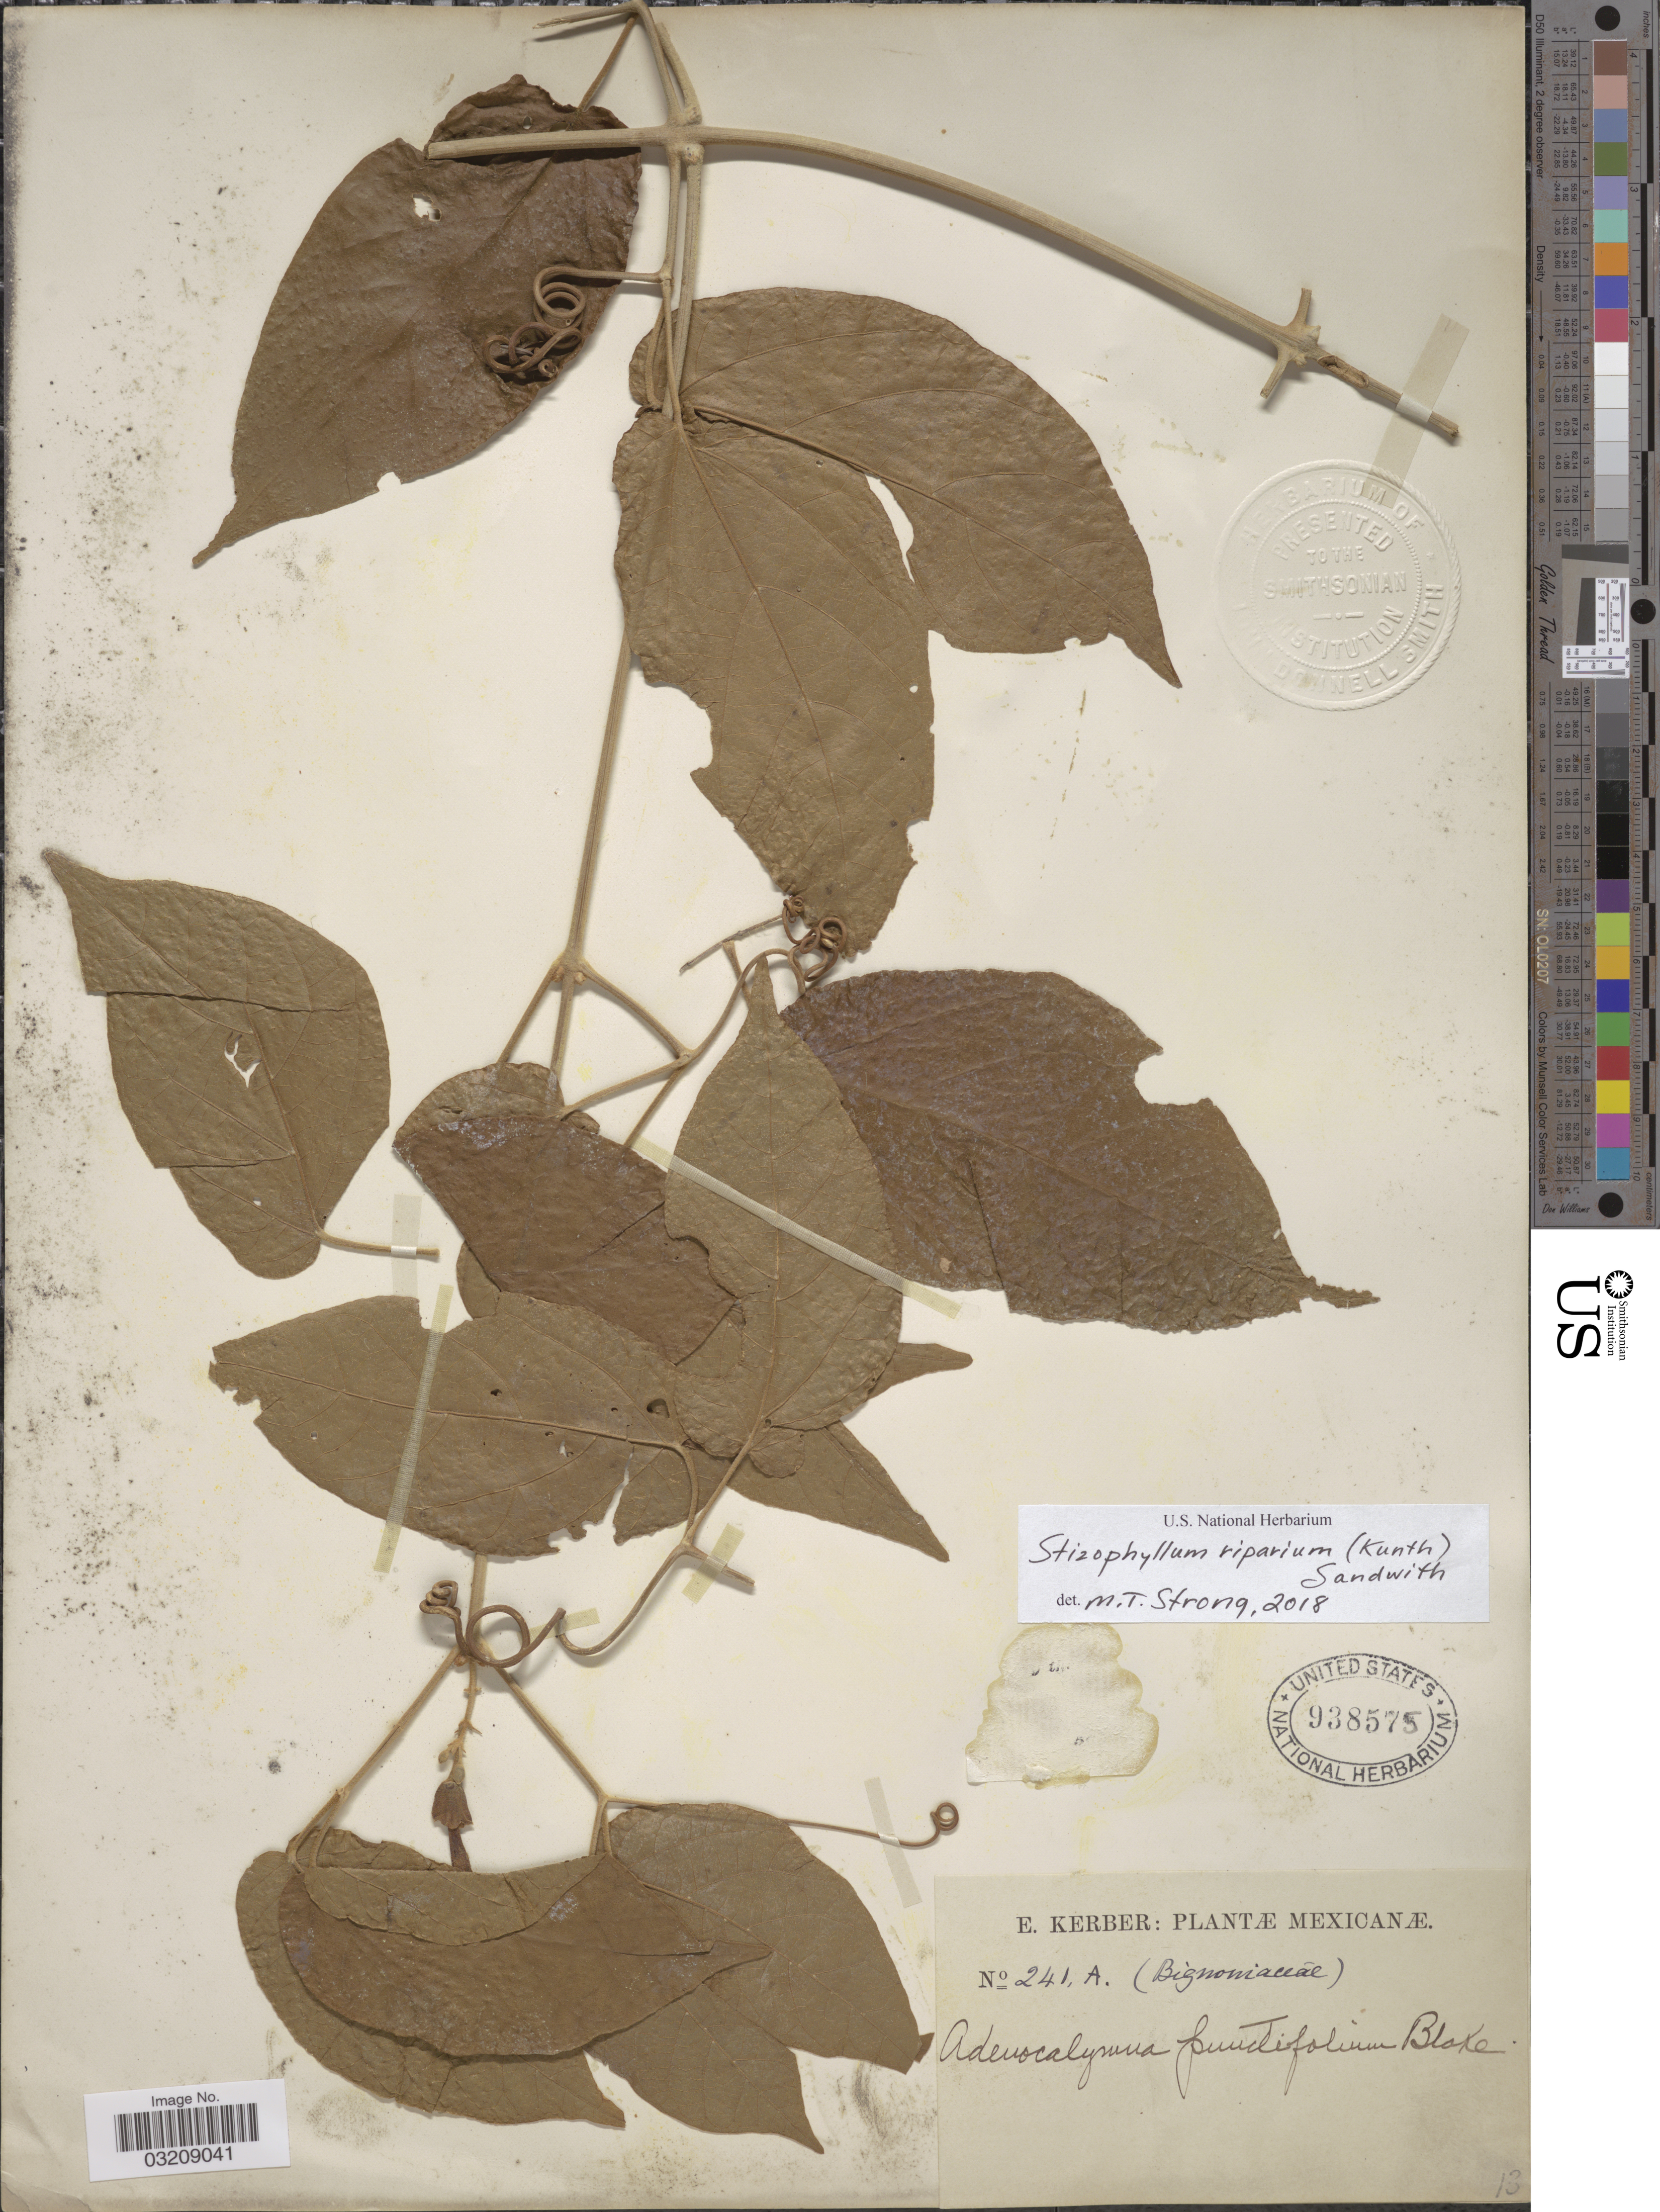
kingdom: Plantae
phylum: Tracheophyta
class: Magnoliopsida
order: Lamiales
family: Bignoniaceae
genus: Stizophyllum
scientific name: Stizophyllum riparium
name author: (Kunth) Sandwith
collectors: E. Kerber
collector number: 241A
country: Mexico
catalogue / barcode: US 938575